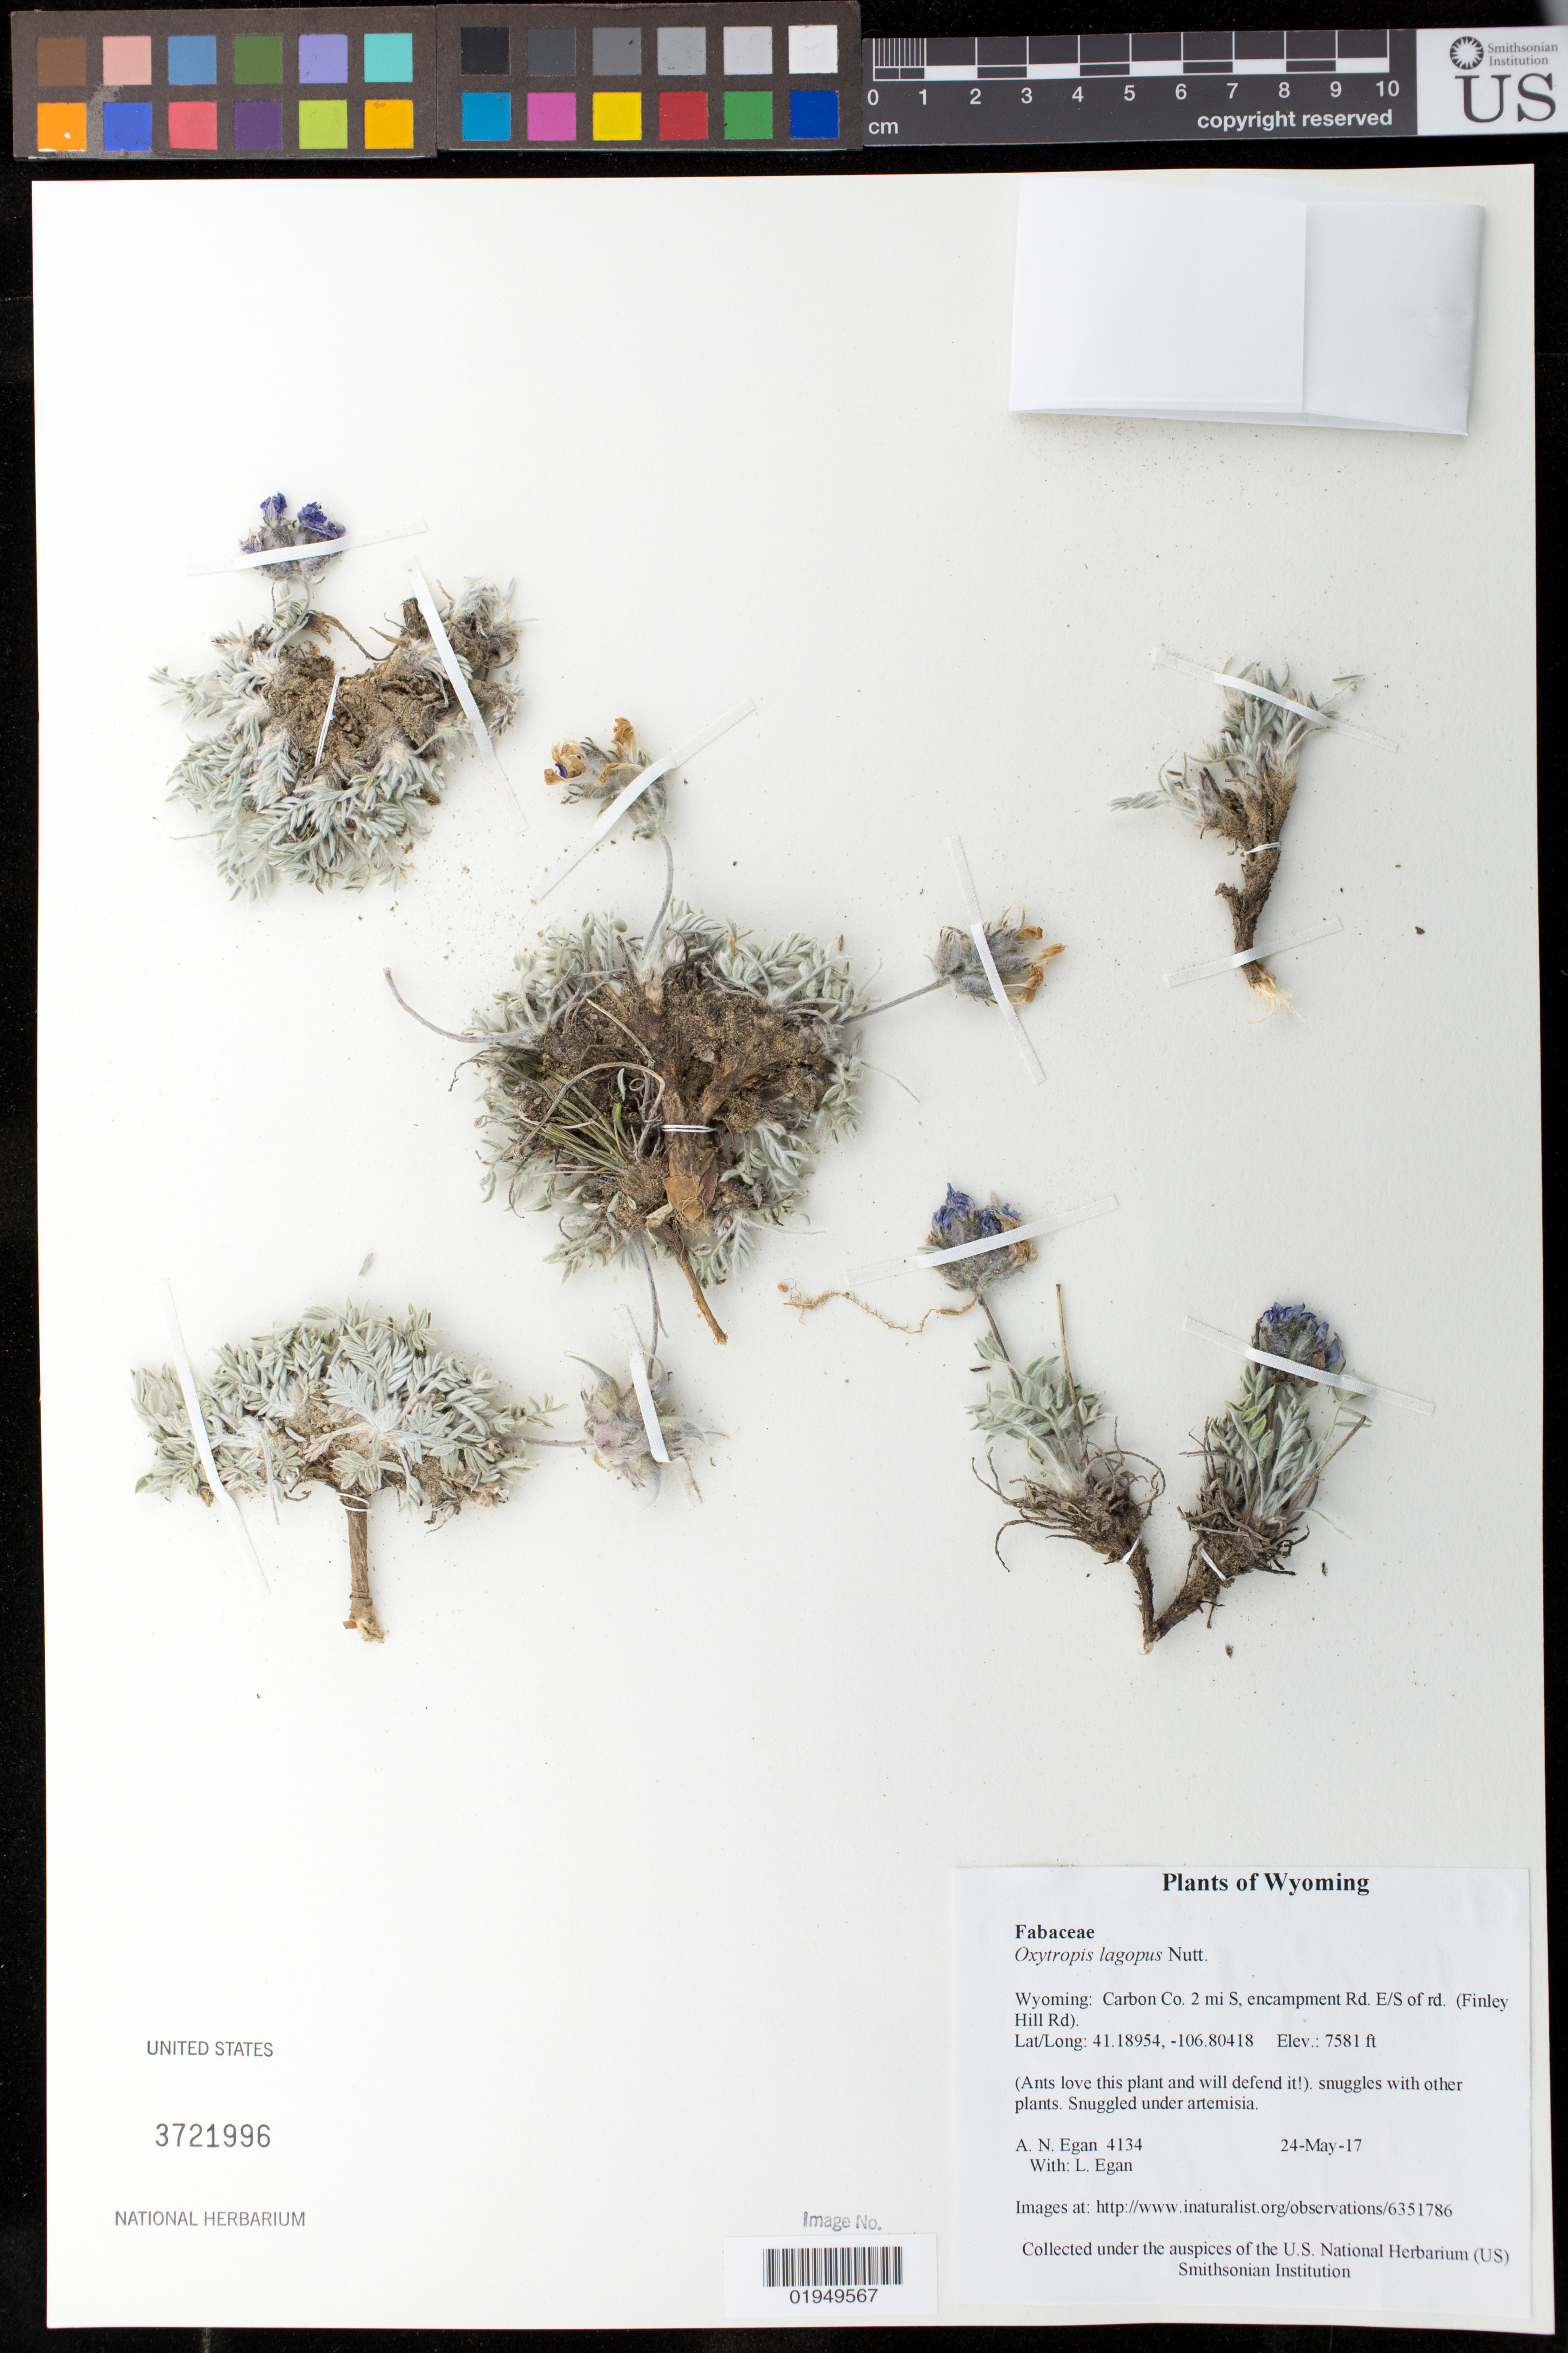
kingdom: Plantae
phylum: Tracheophyta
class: Magnoliopsida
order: Fabales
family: Fabaceae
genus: Oxytropis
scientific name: Oxytropis lagopus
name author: Nutt.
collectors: A. N. Egan & L. Egan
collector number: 4134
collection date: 2017-05-24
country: United States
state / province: Wyoming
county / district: Carbon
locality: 2 mi. S, Encampment Rd. E/S of rd. (Finley Hill Rd).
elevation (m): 2311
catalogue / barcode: US 3721996